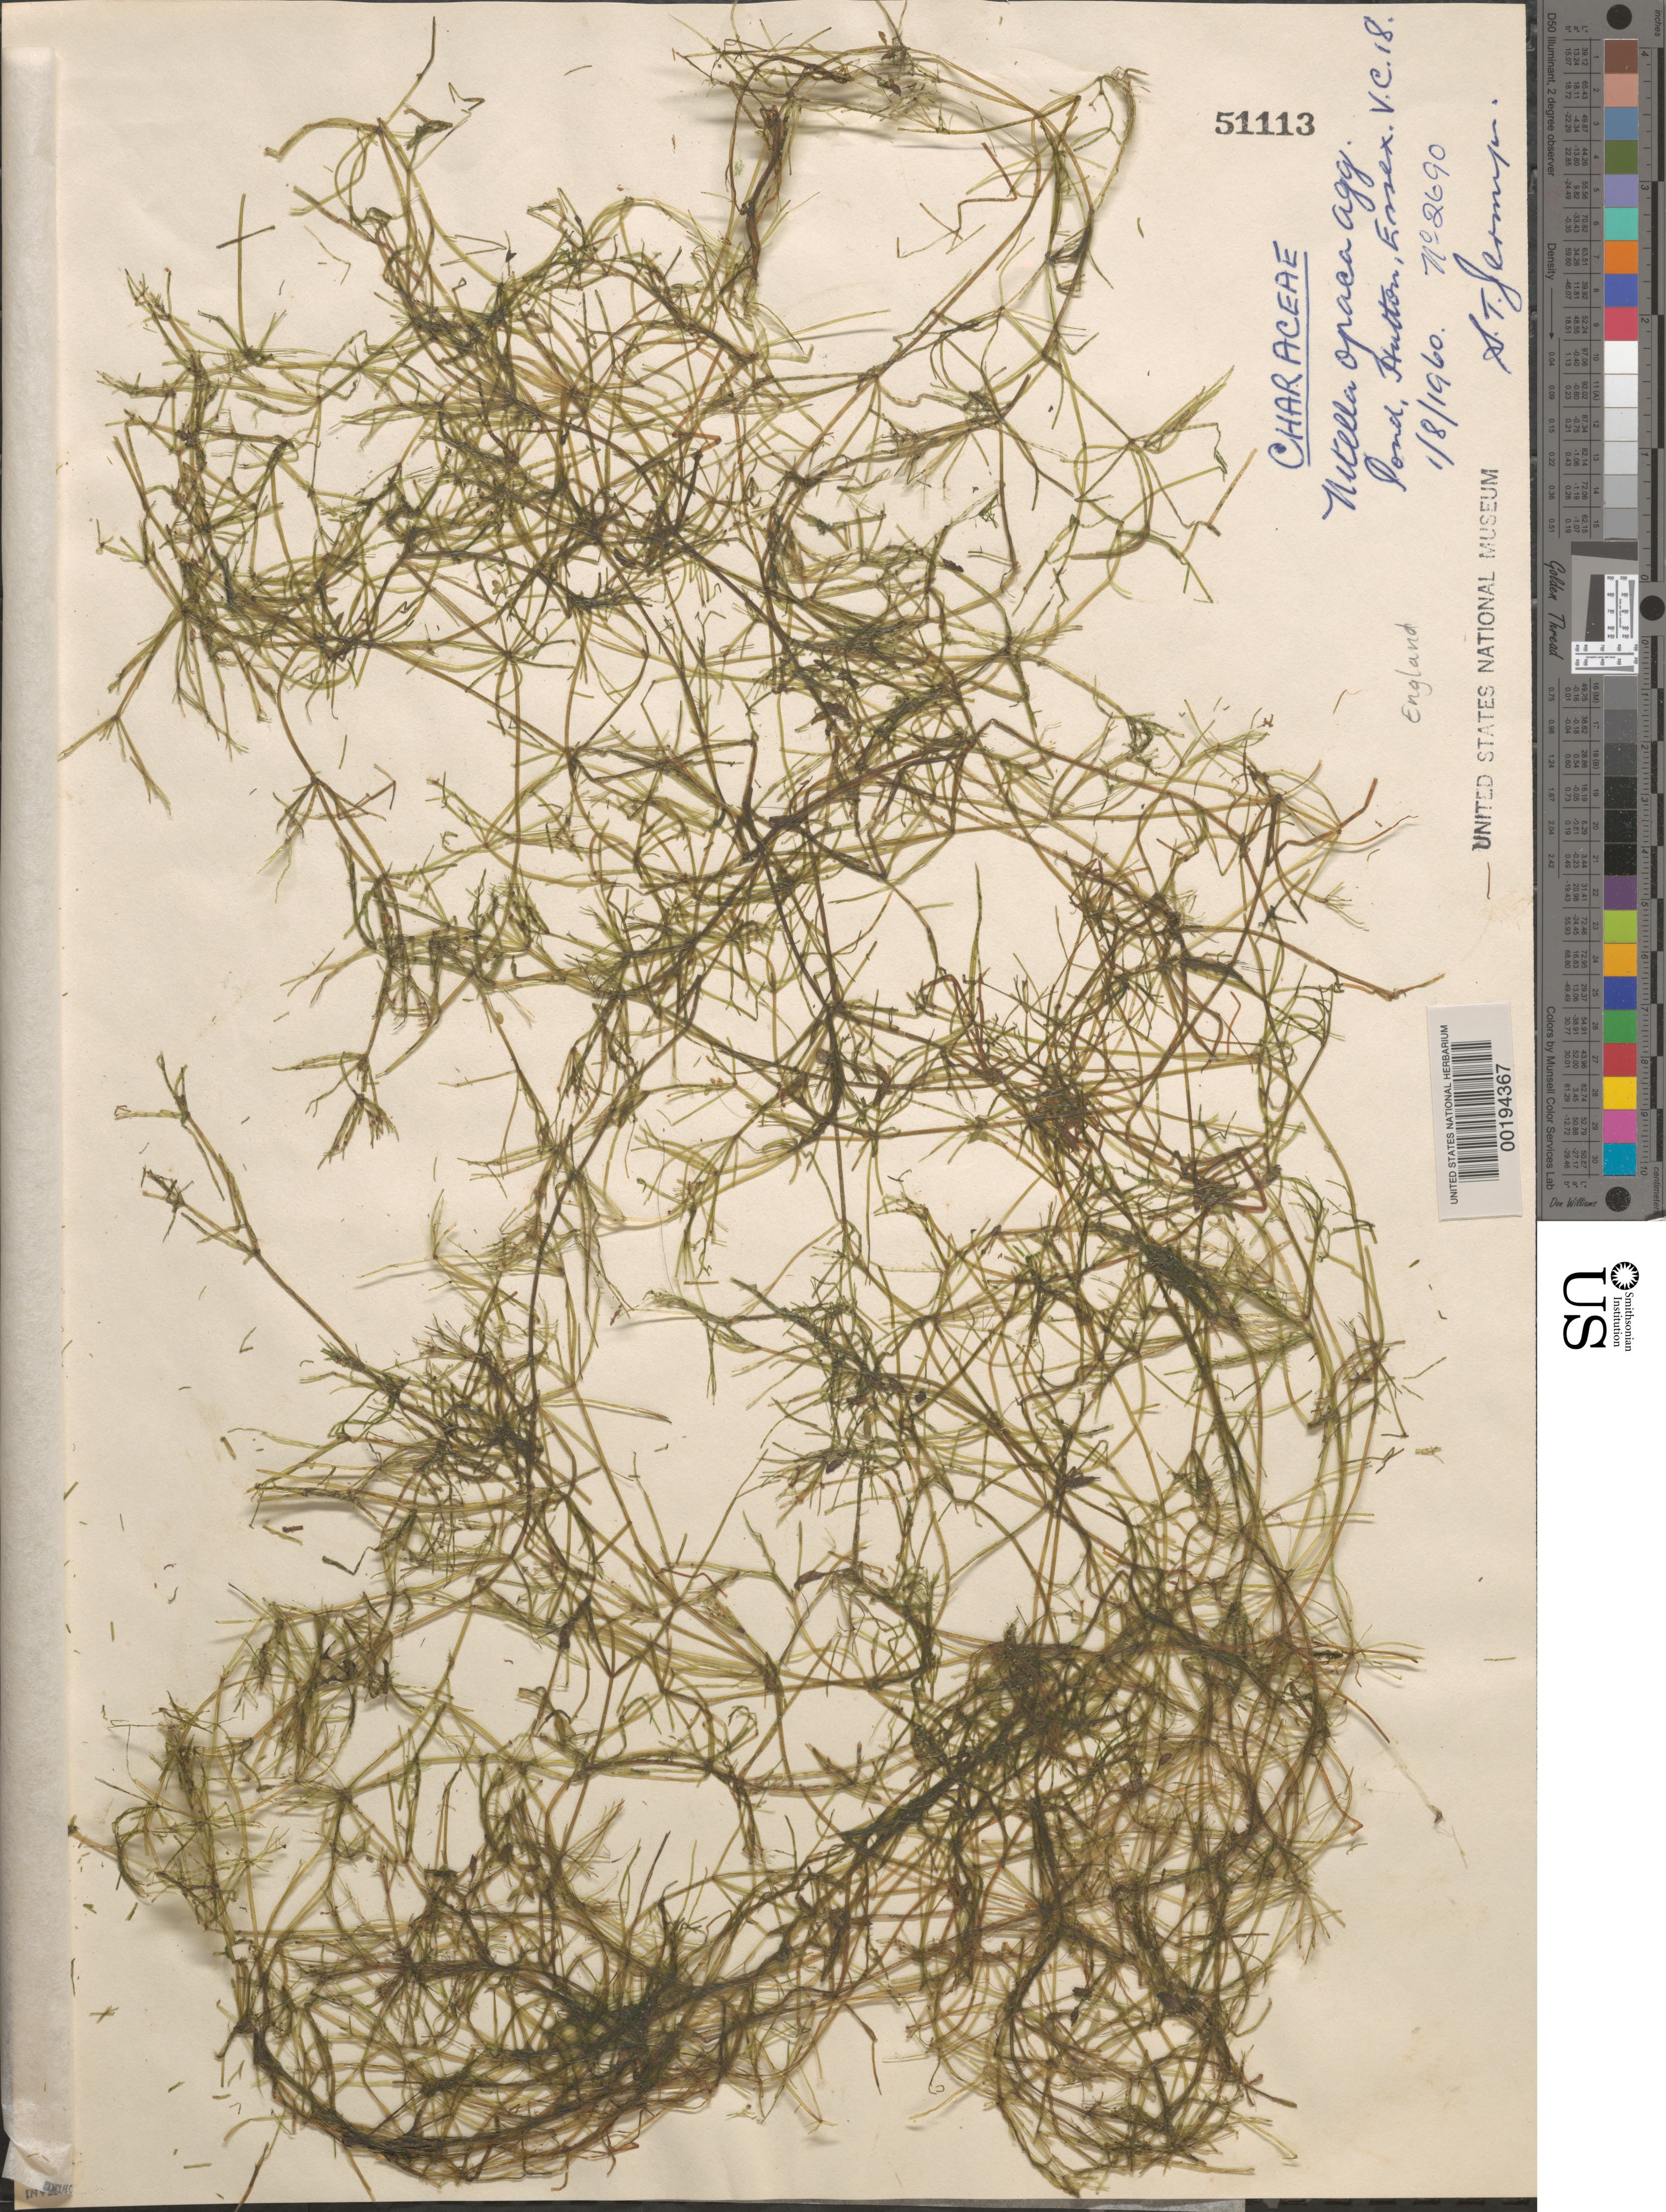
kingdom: Plantae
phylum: Charophyta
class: Charophyceae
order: Charales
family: Characeae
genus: Nitella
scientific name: Nitella opaca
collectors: S. Jermyn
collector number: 2690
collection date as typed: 08 Jan 1960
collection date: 1960-01-08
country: United Kingdom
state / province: England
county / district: Essex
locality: Hutton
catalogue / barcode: US 51113